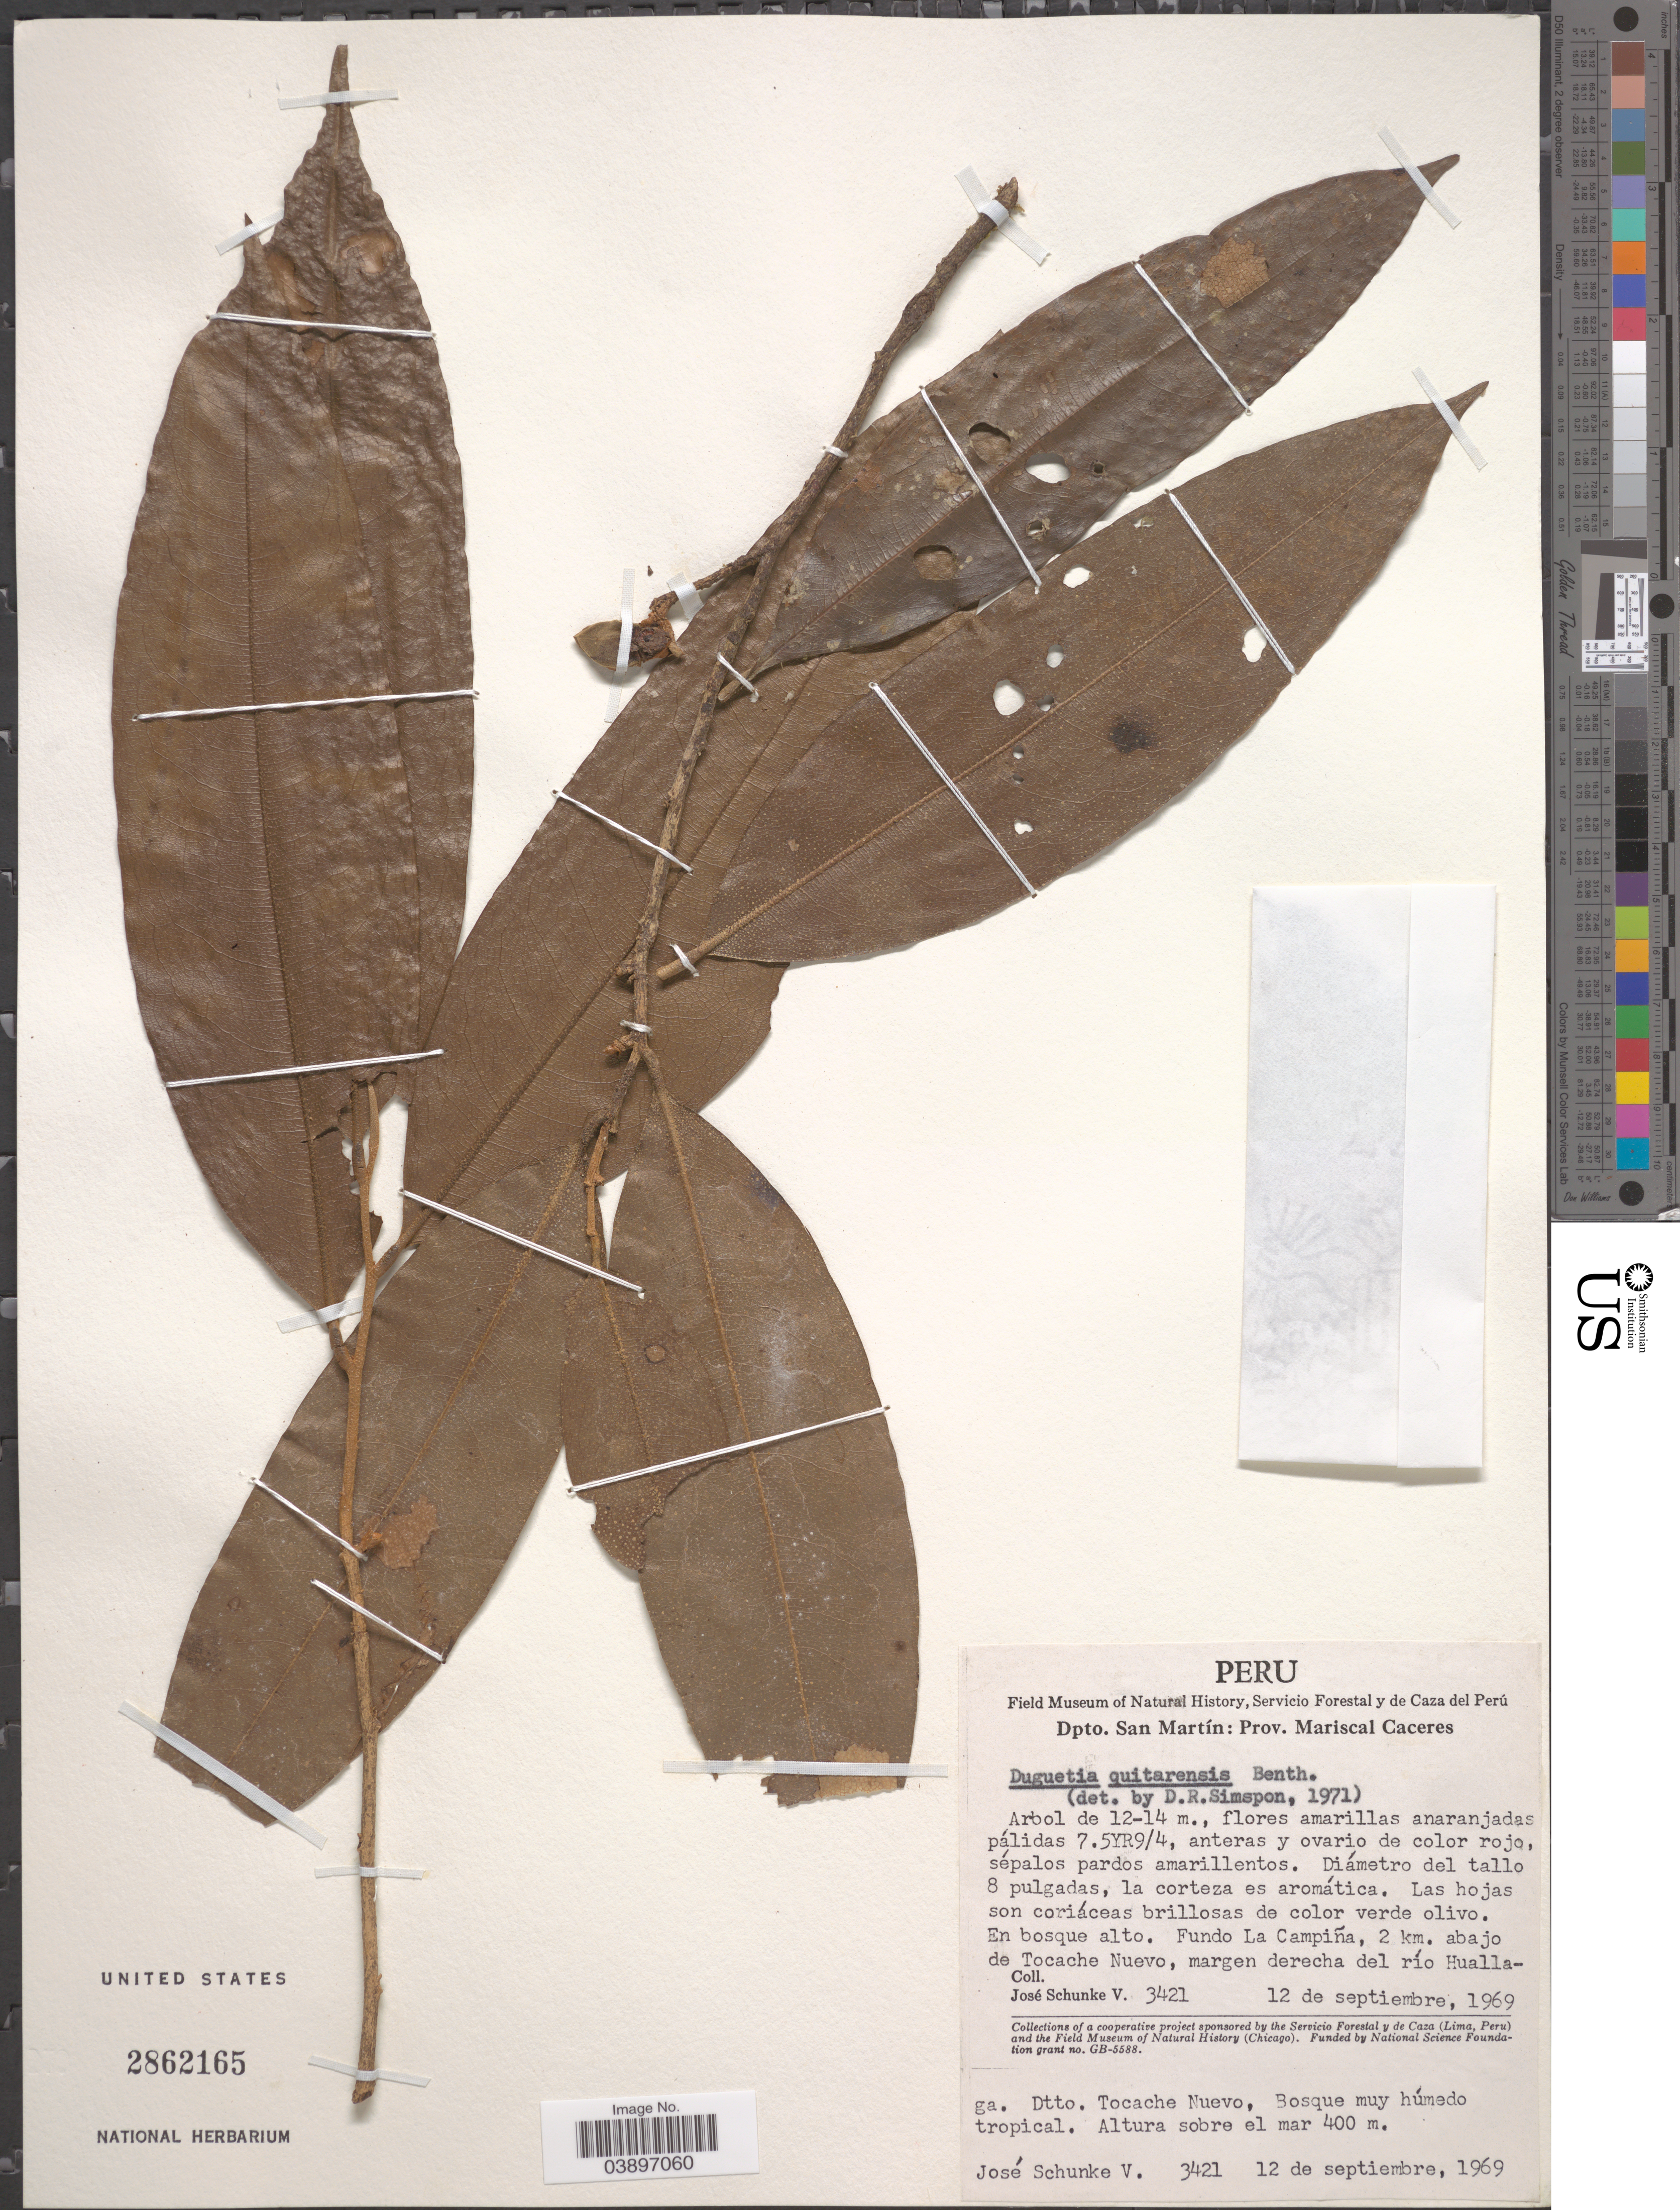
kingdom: Plantae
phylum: Tracheophyta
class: Magnoliopsida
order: Magnoliales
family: Annonaceae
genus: Duguetia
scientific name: Duguetia quitarensis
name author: Benth.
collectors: J. Schunke Vigo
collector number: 3421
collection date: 1969-09-12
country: Peru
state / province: San Martín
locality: Dpto. San Martín: Prov. Mariscal Caceres. Fundo La Campiña, 2 km. abajo de Tocache Nuevo, margen derecha del río Huallaga. Dtto. Tocache Nuevo.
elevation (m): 400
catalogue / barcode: US 2862165